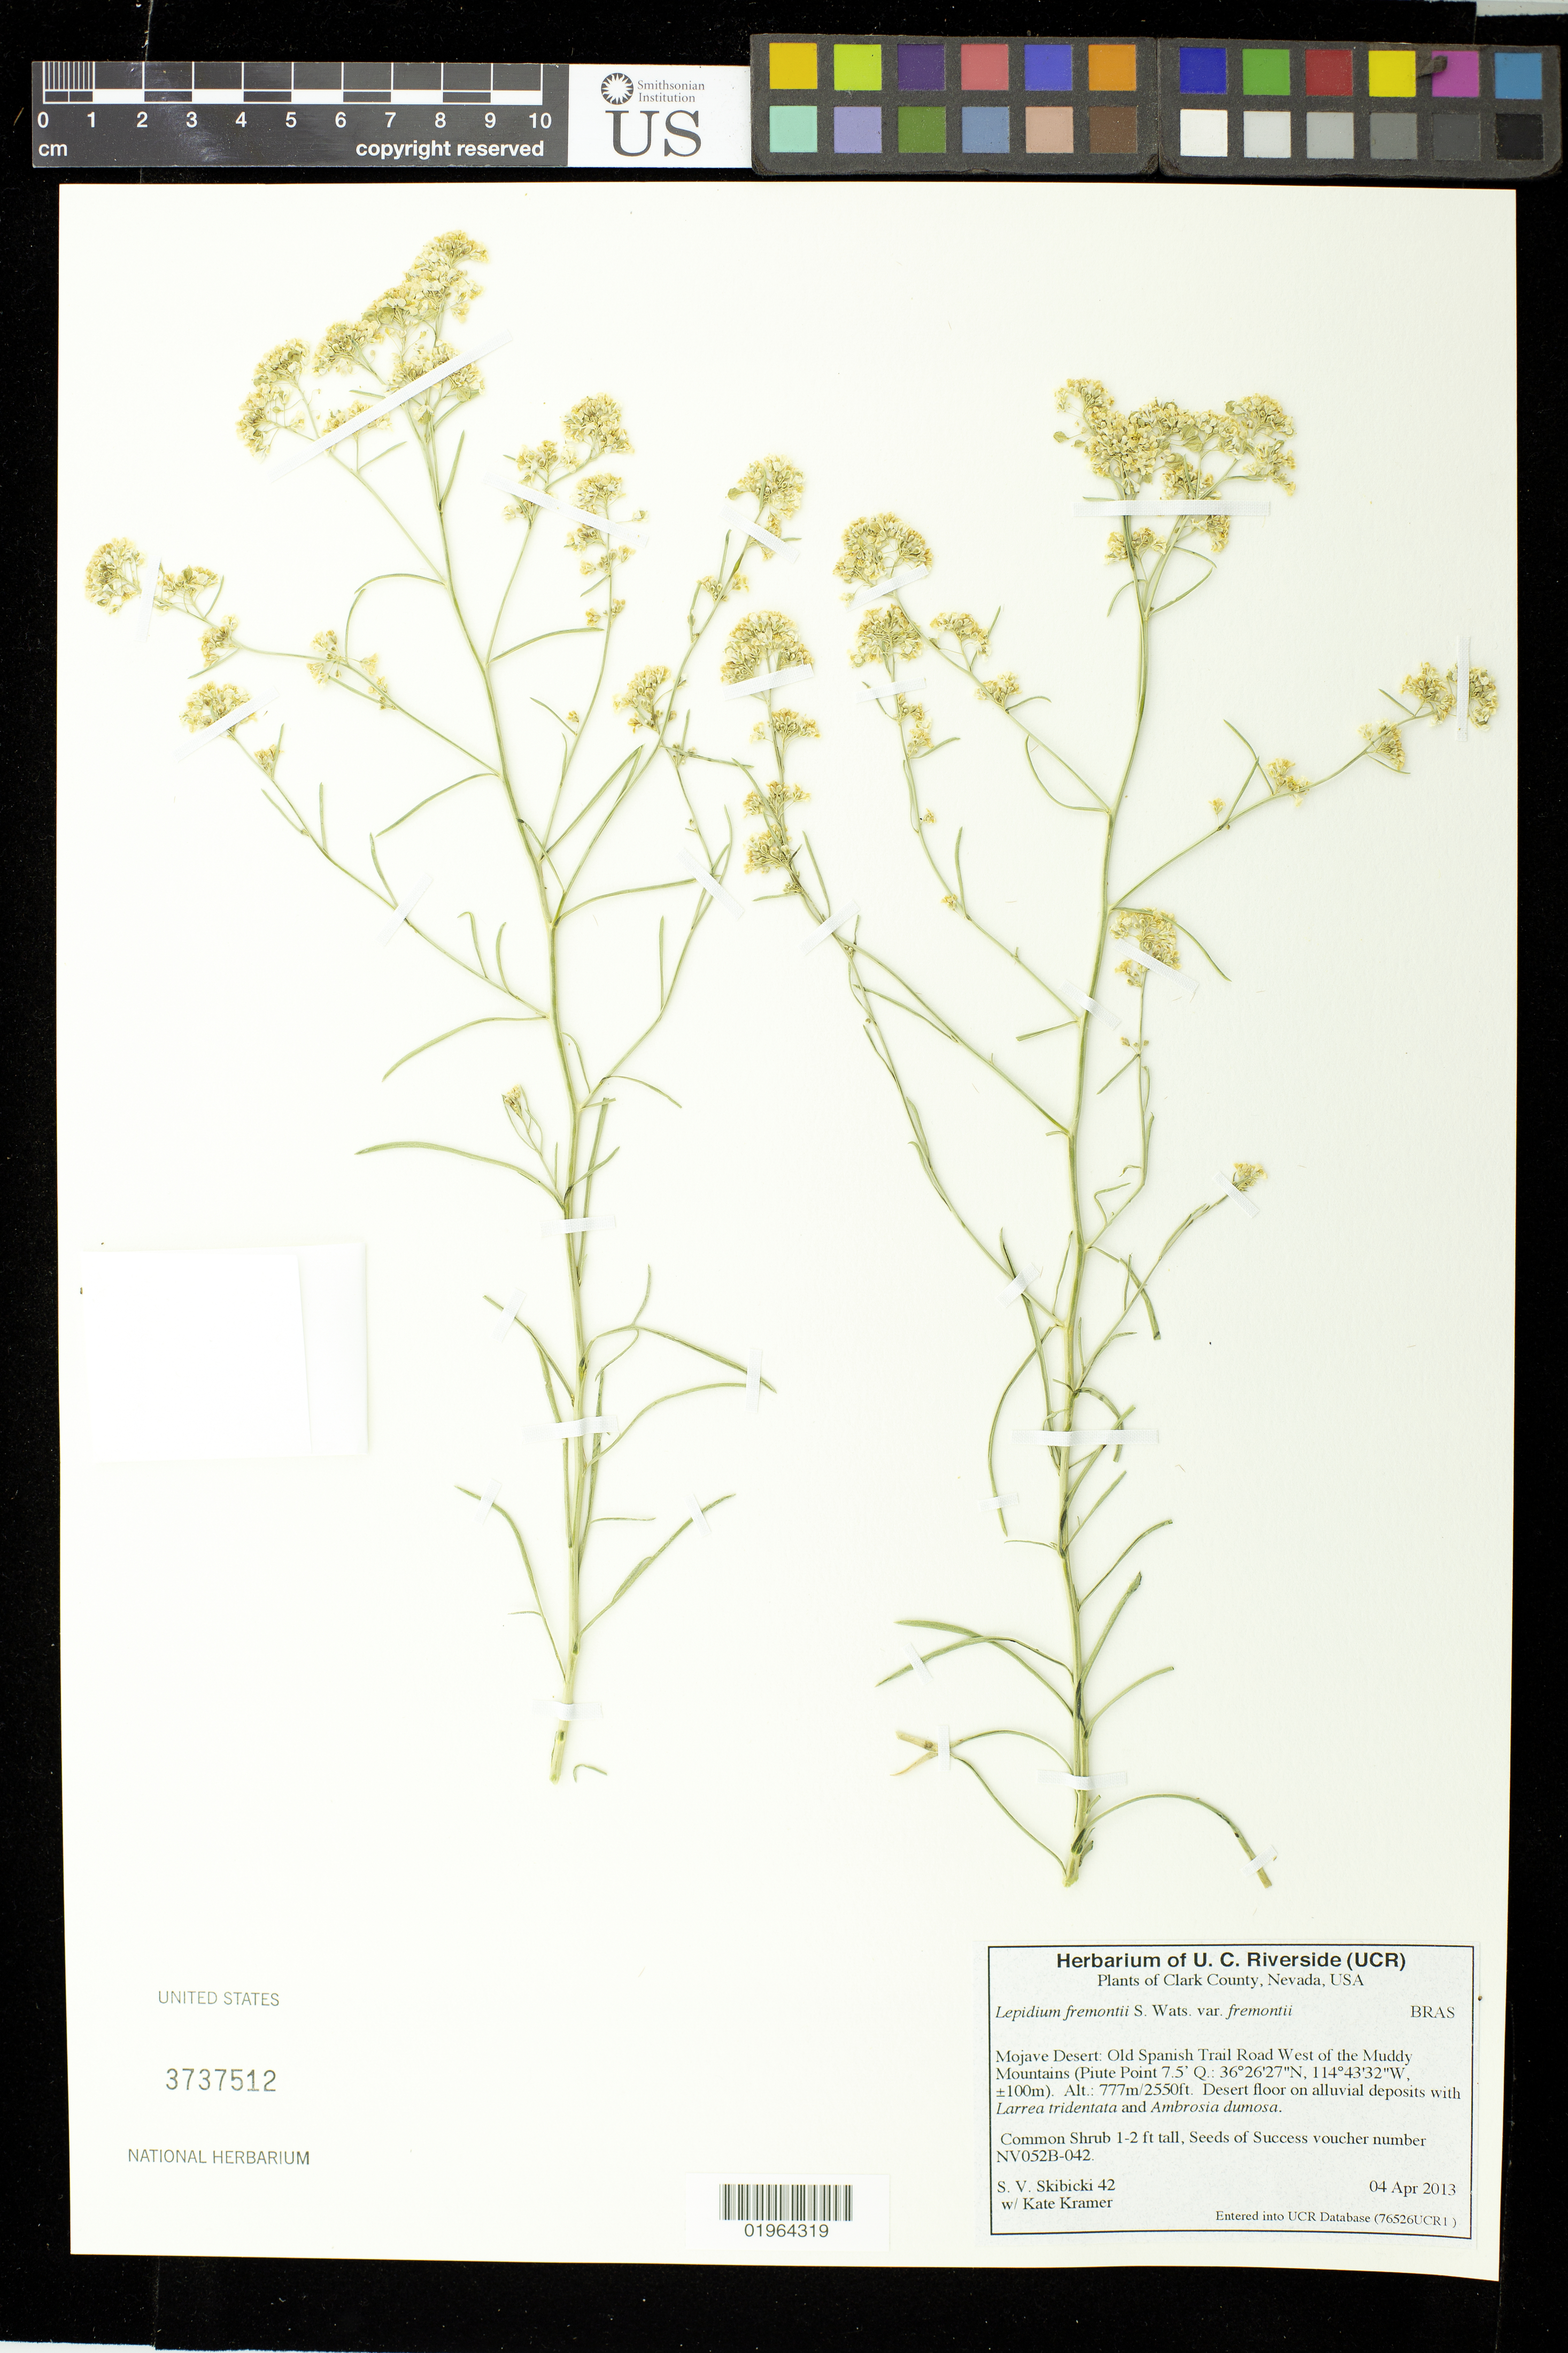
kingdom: Plantae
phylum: Tracheophyta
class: Magnoliopsida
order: Brassicales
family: Brassicaceae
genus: Lepidium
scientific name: Lepidium fremontii var. fremontii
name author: S. Watson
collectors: S. Skibicki & K. Kramer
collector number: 42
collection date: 2013-04-04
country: United States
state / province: Nevada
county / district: Clark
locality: Mojave Desert, Old Spanish Trail Road west of the Muddy Mts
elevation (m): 777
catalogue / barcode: US 3737512